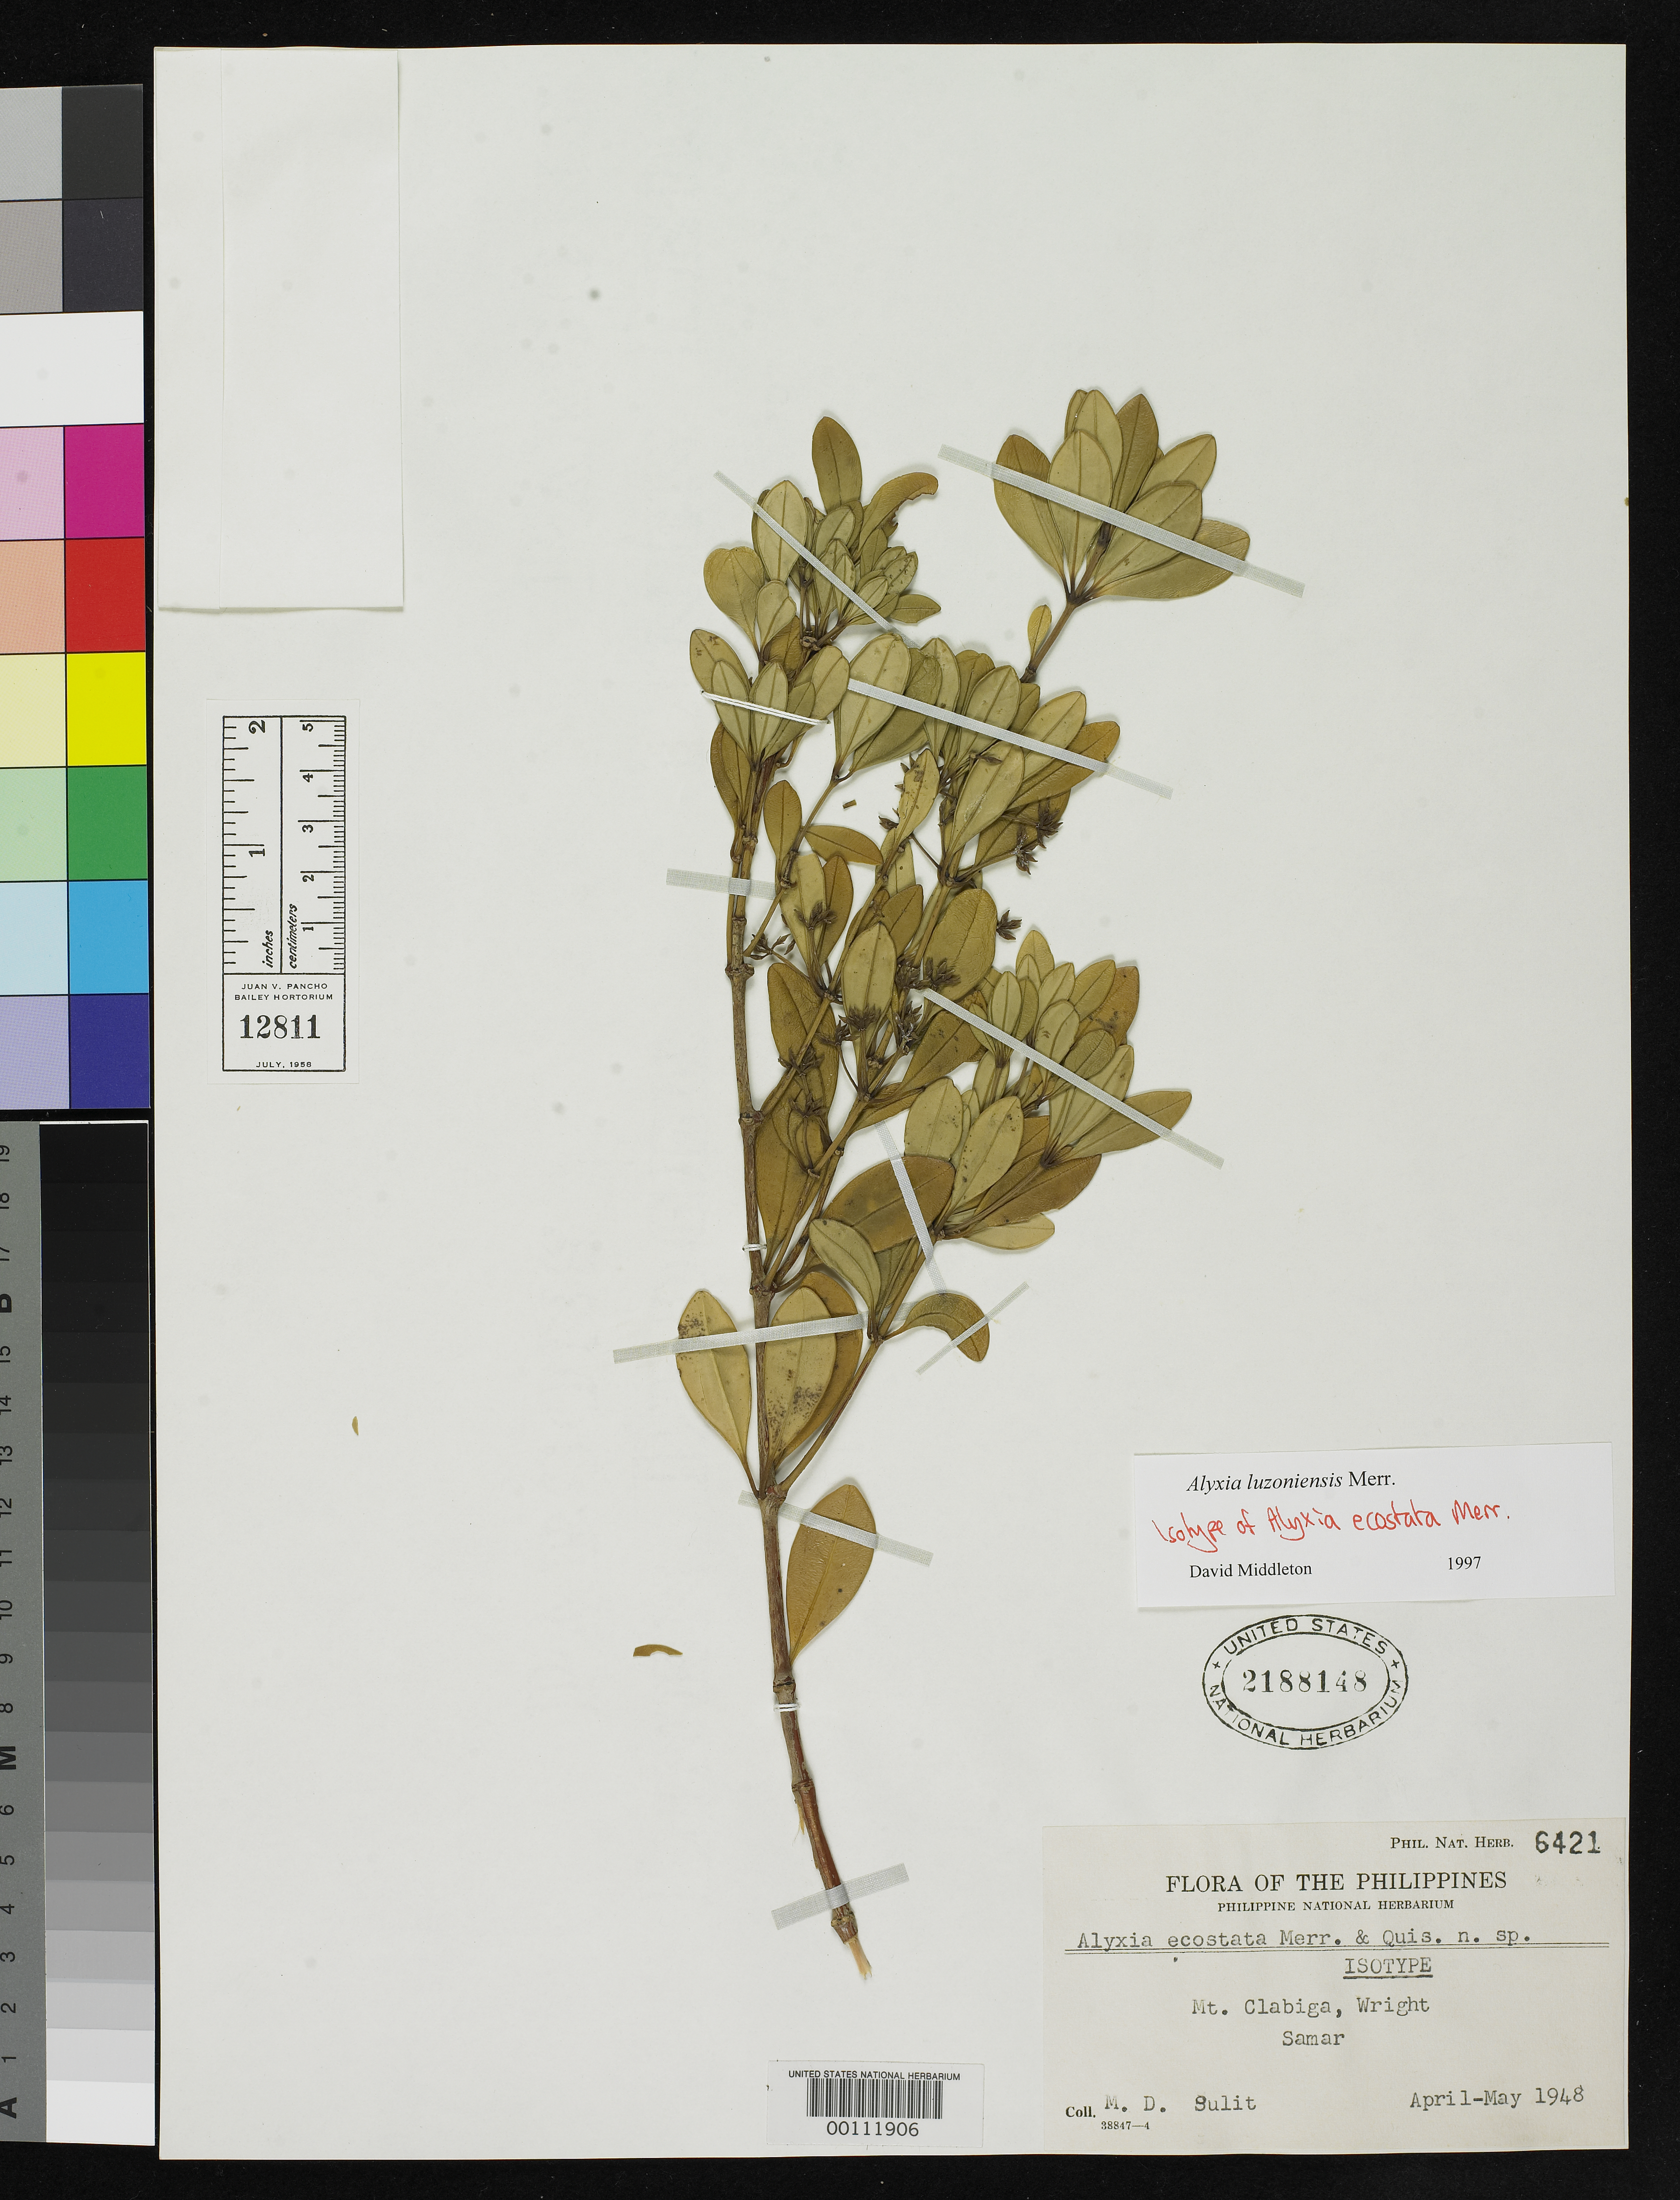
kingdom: Plantae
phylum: Tracheophyta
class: Magnoliopsida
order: Gentianales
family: Apocynaceae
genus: Alyxia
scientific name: Alyxia ecostata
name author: Merr. & Quisumb.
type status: Isotype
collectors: M. Sulit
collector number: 6421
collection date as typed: Apr 1948 to -- May 1948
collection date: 1948-04/1948-05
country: Philippines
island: Samar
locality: Mt. Calbiga, Wright.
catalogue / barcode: US 2188148